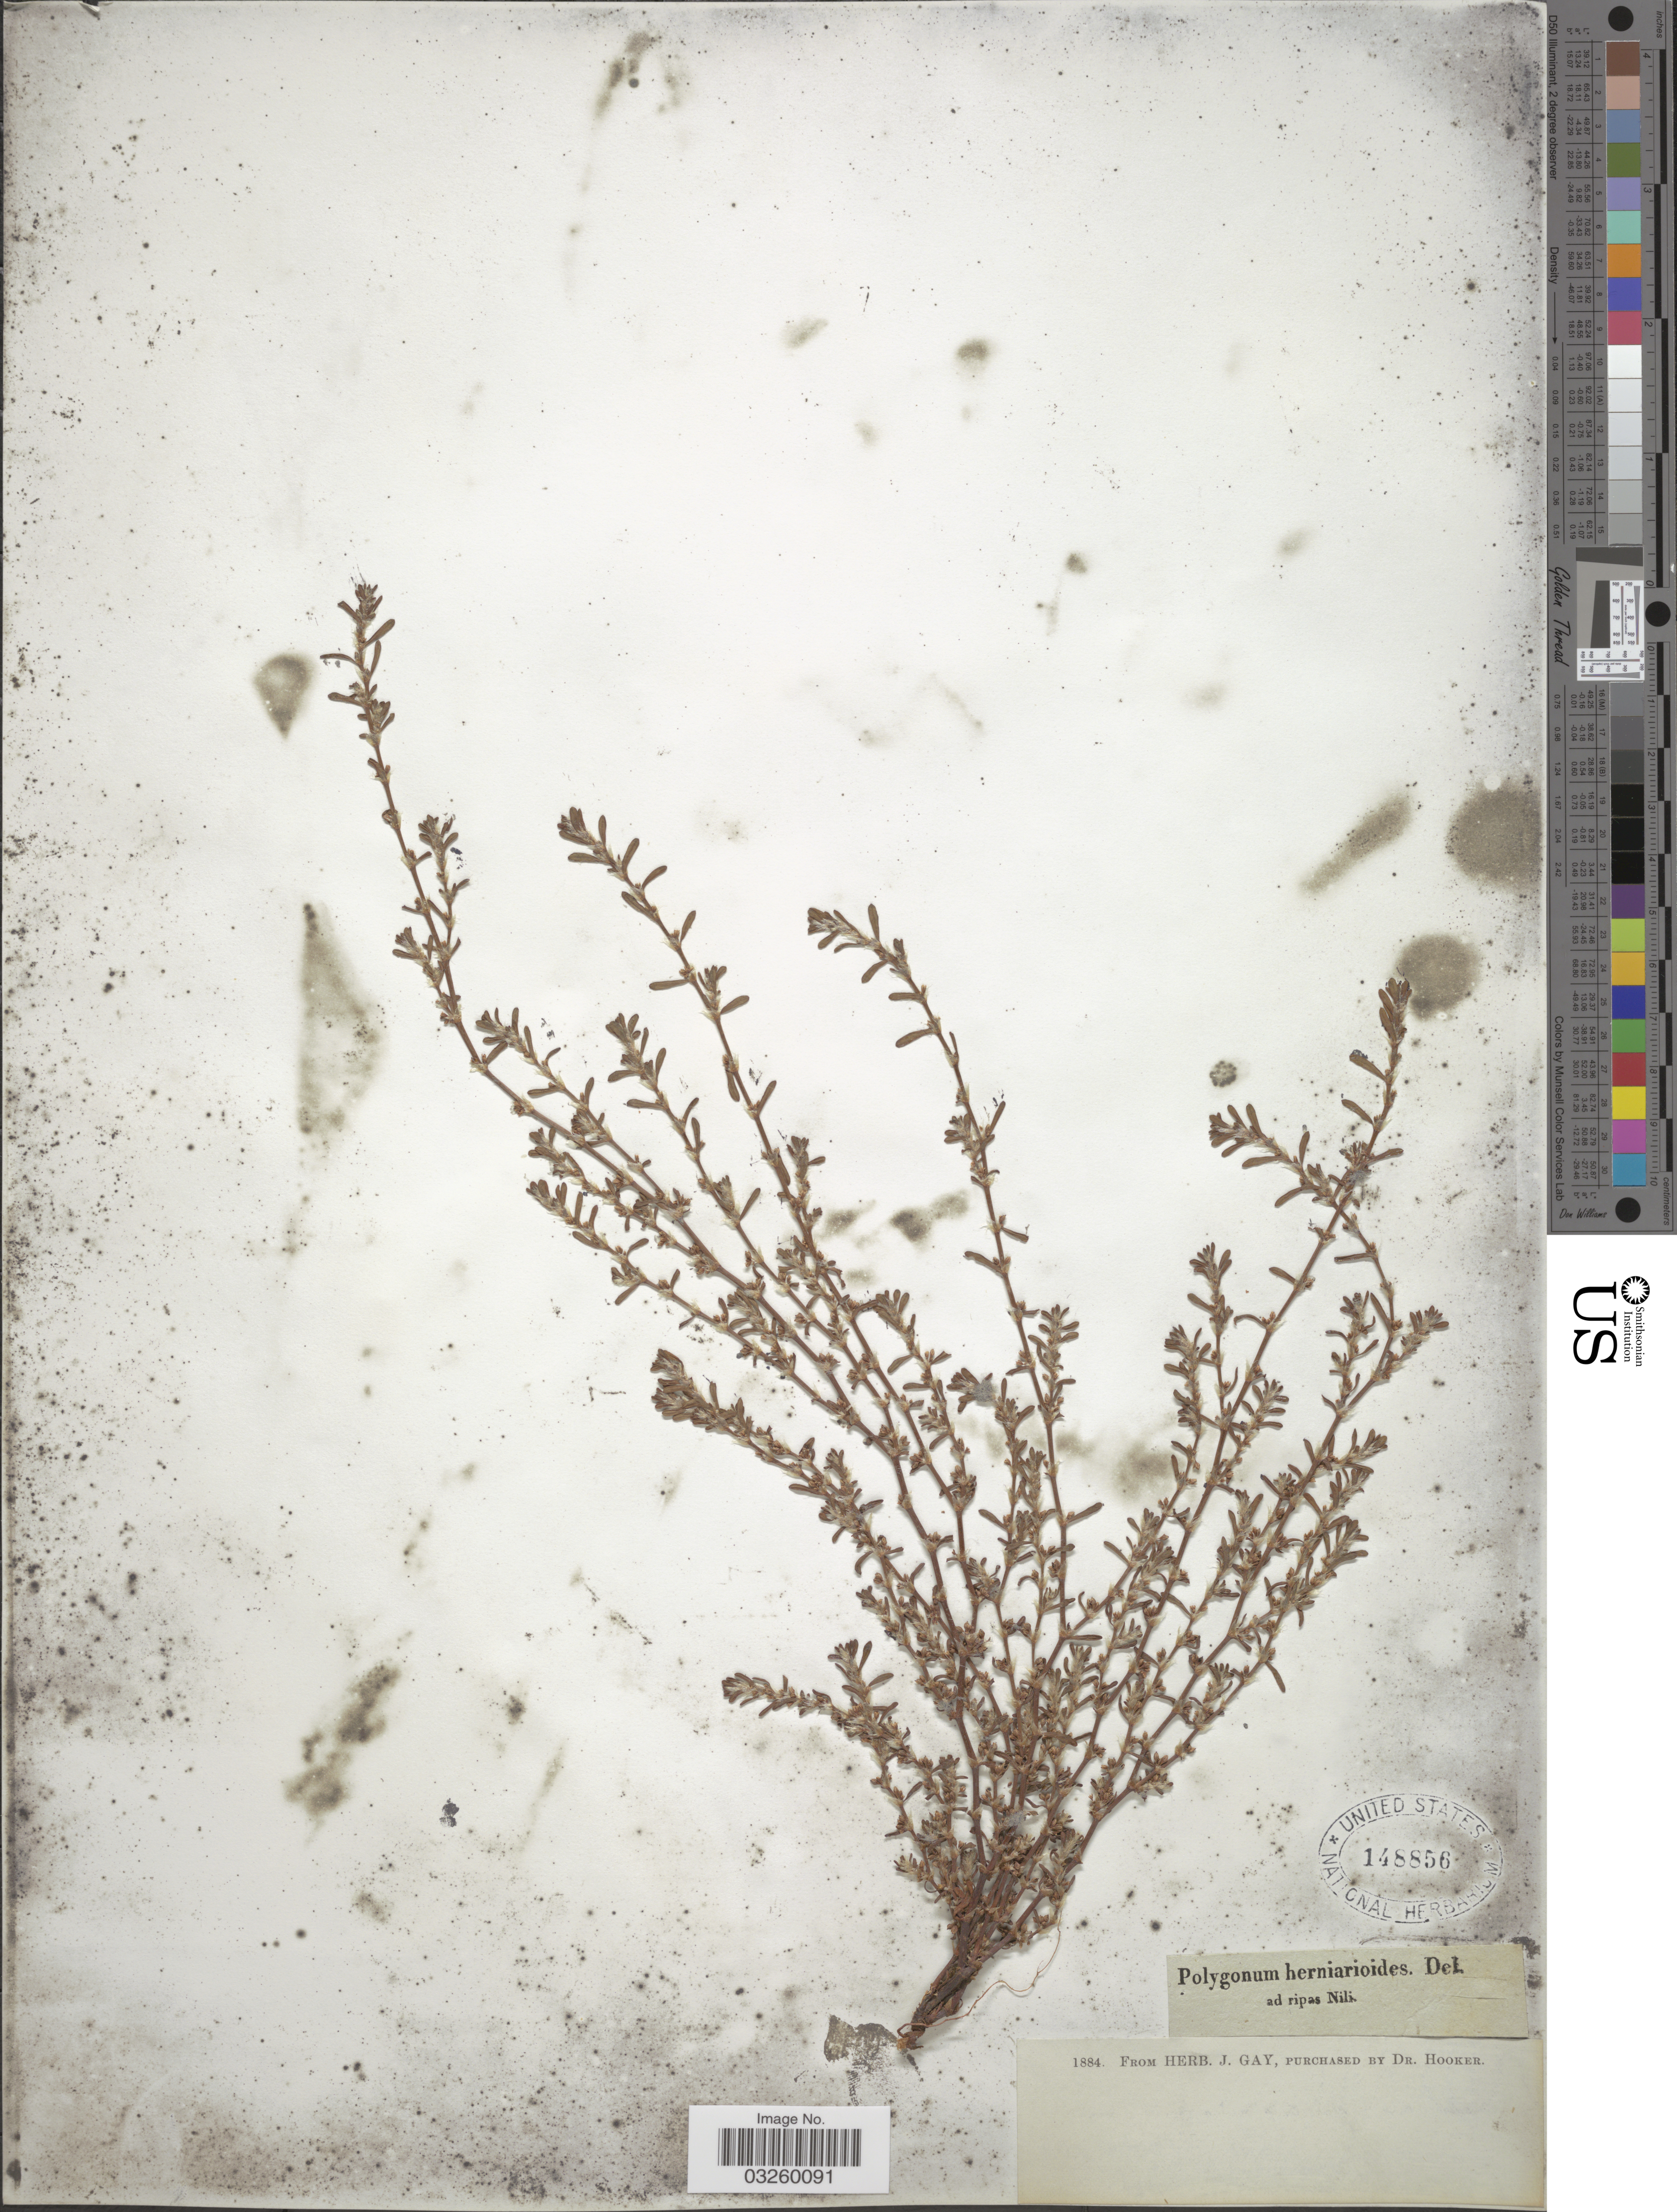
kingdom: Plantae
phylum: Tracheophyta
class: Magnoliopsida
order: Caryophyllales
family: Polygonaceae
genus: Polygonum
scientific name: Polygonum herniarioides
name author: Spreng.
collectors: ex herb. J. Gay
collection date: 1884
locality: Ad ripas Nili.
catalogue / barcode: US 148856